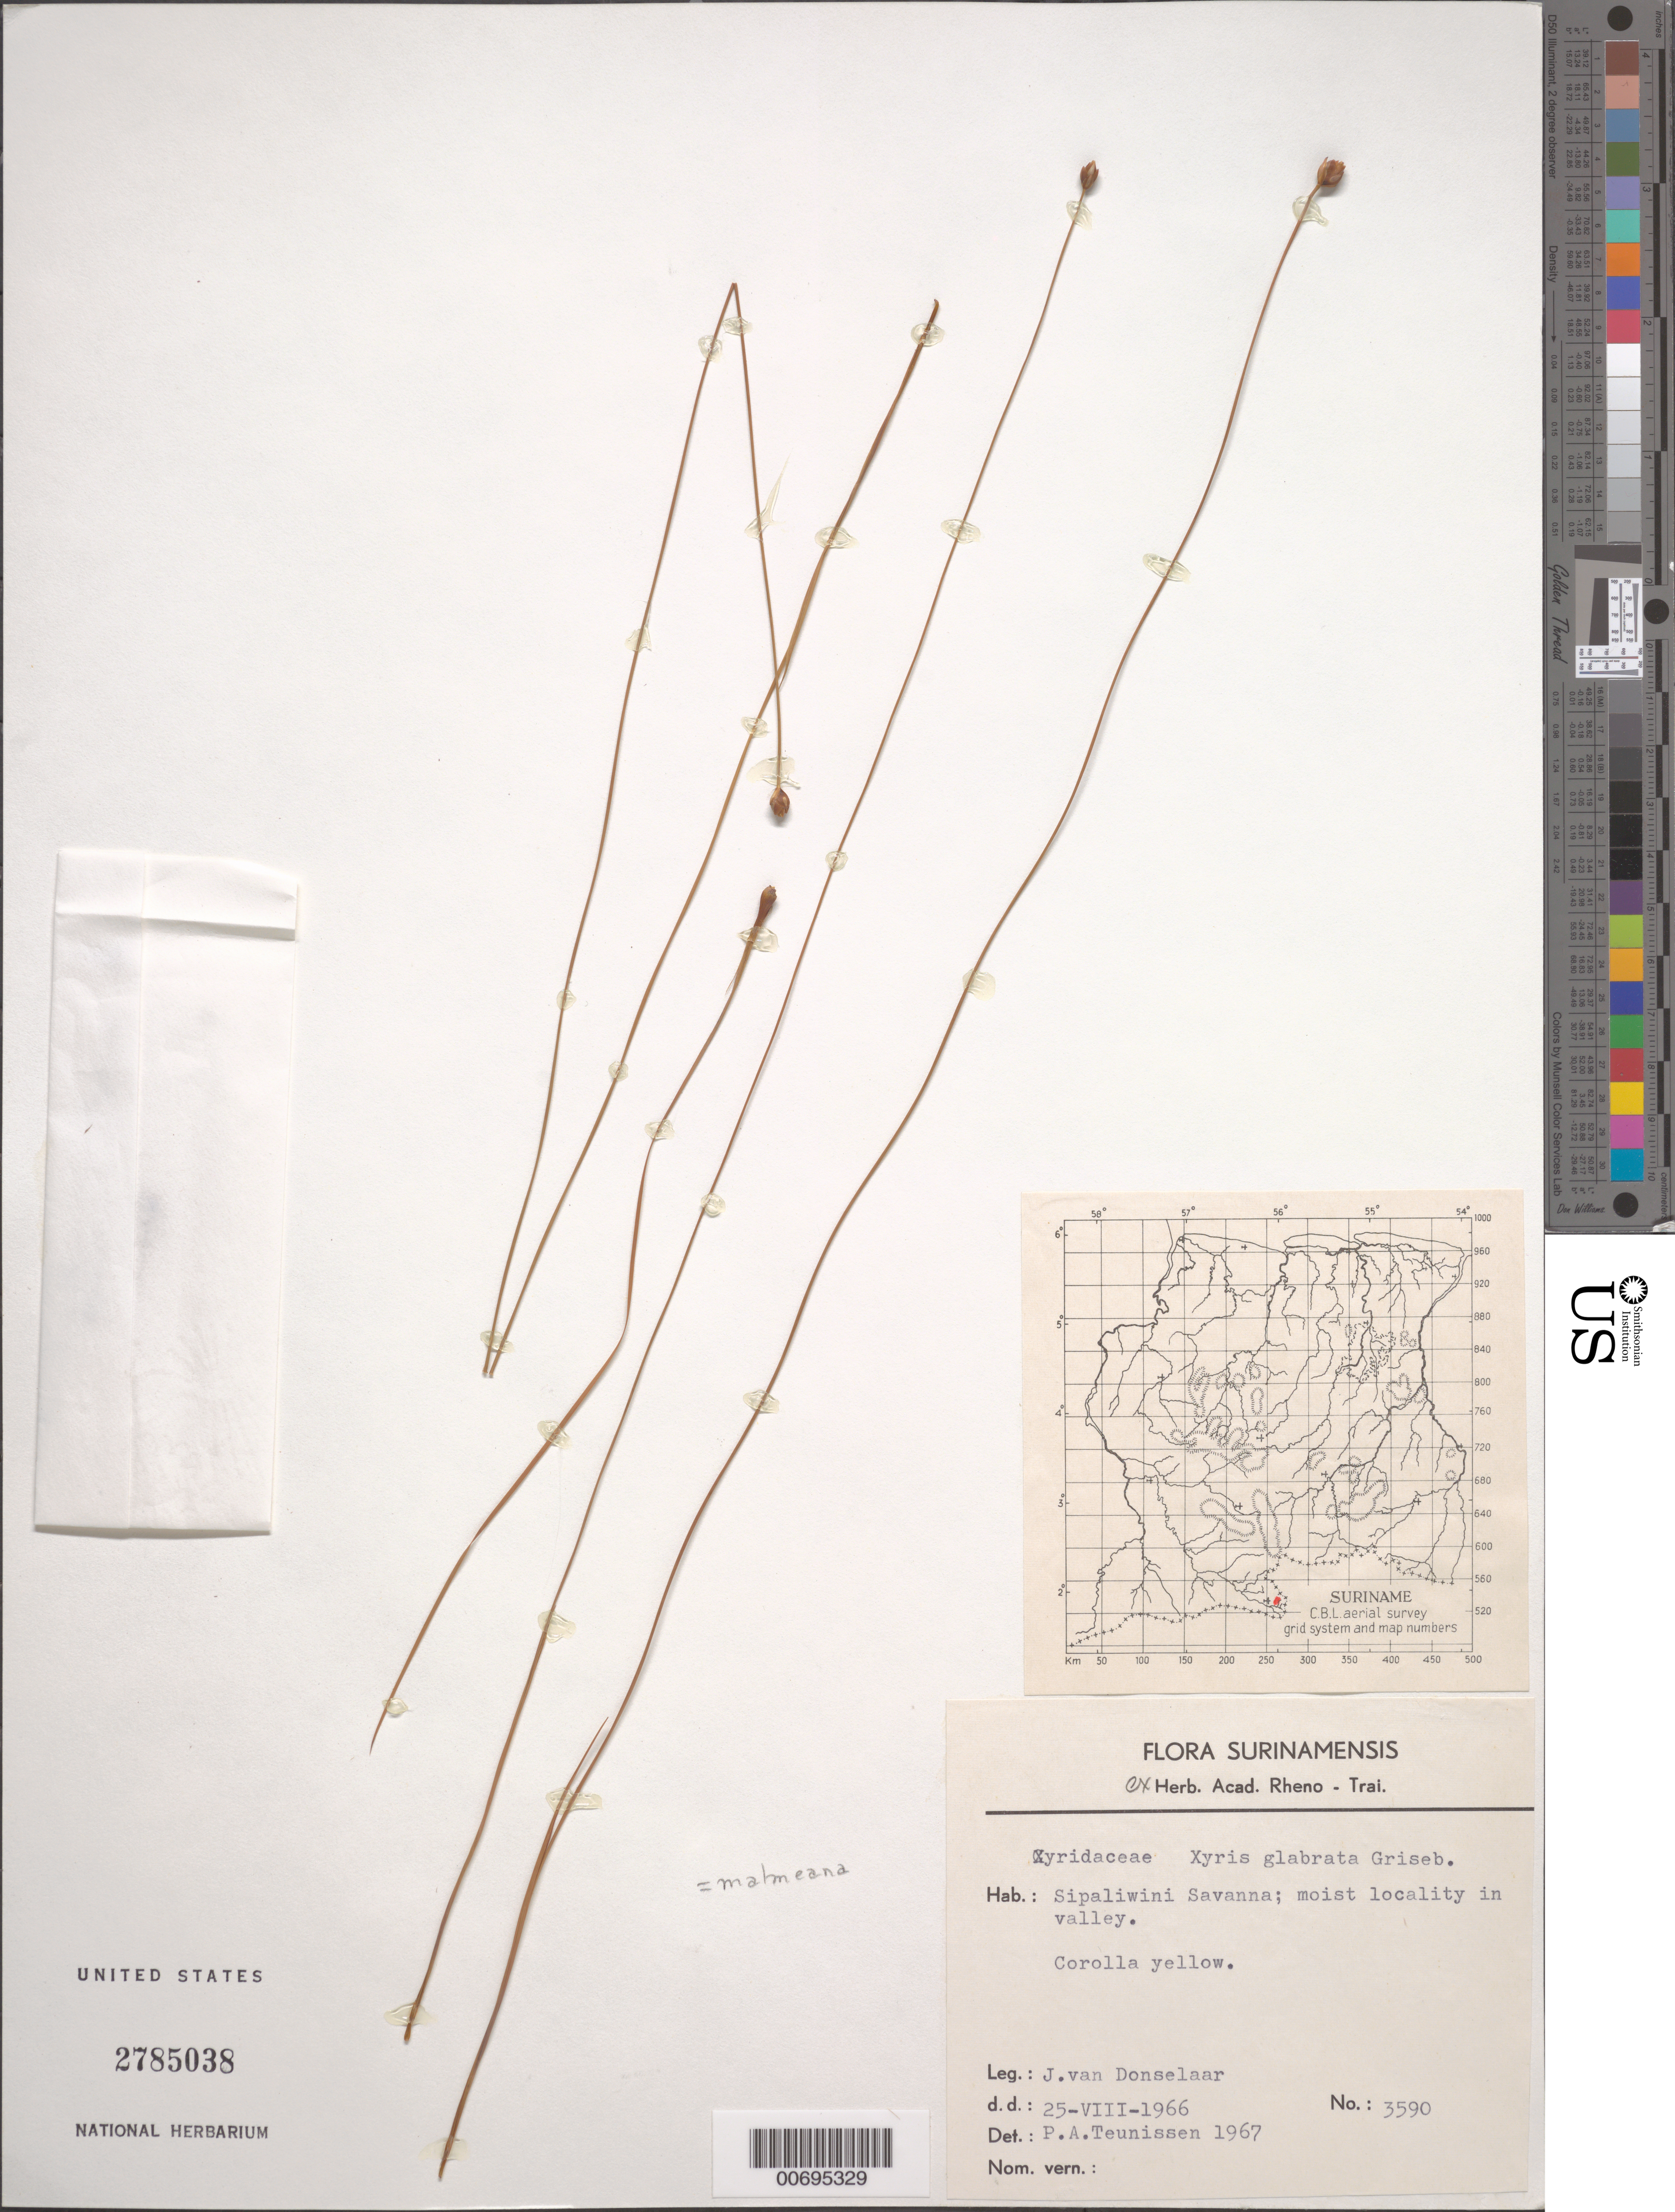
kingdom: Plantae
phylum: Tracheophyta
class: Liliopsida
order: Poales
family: Xyridaceae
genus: Xyris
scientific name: Xyris glabrata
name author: (Seub.) Griseb.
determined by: Teunissen, P. A.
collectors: J. Donselaar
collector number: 3590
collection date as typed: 25-Aug-66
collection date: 1966-08-25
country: Suriname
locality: Sipaliwini Savanna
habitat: Moist locality in valley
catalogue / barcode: US 2785038